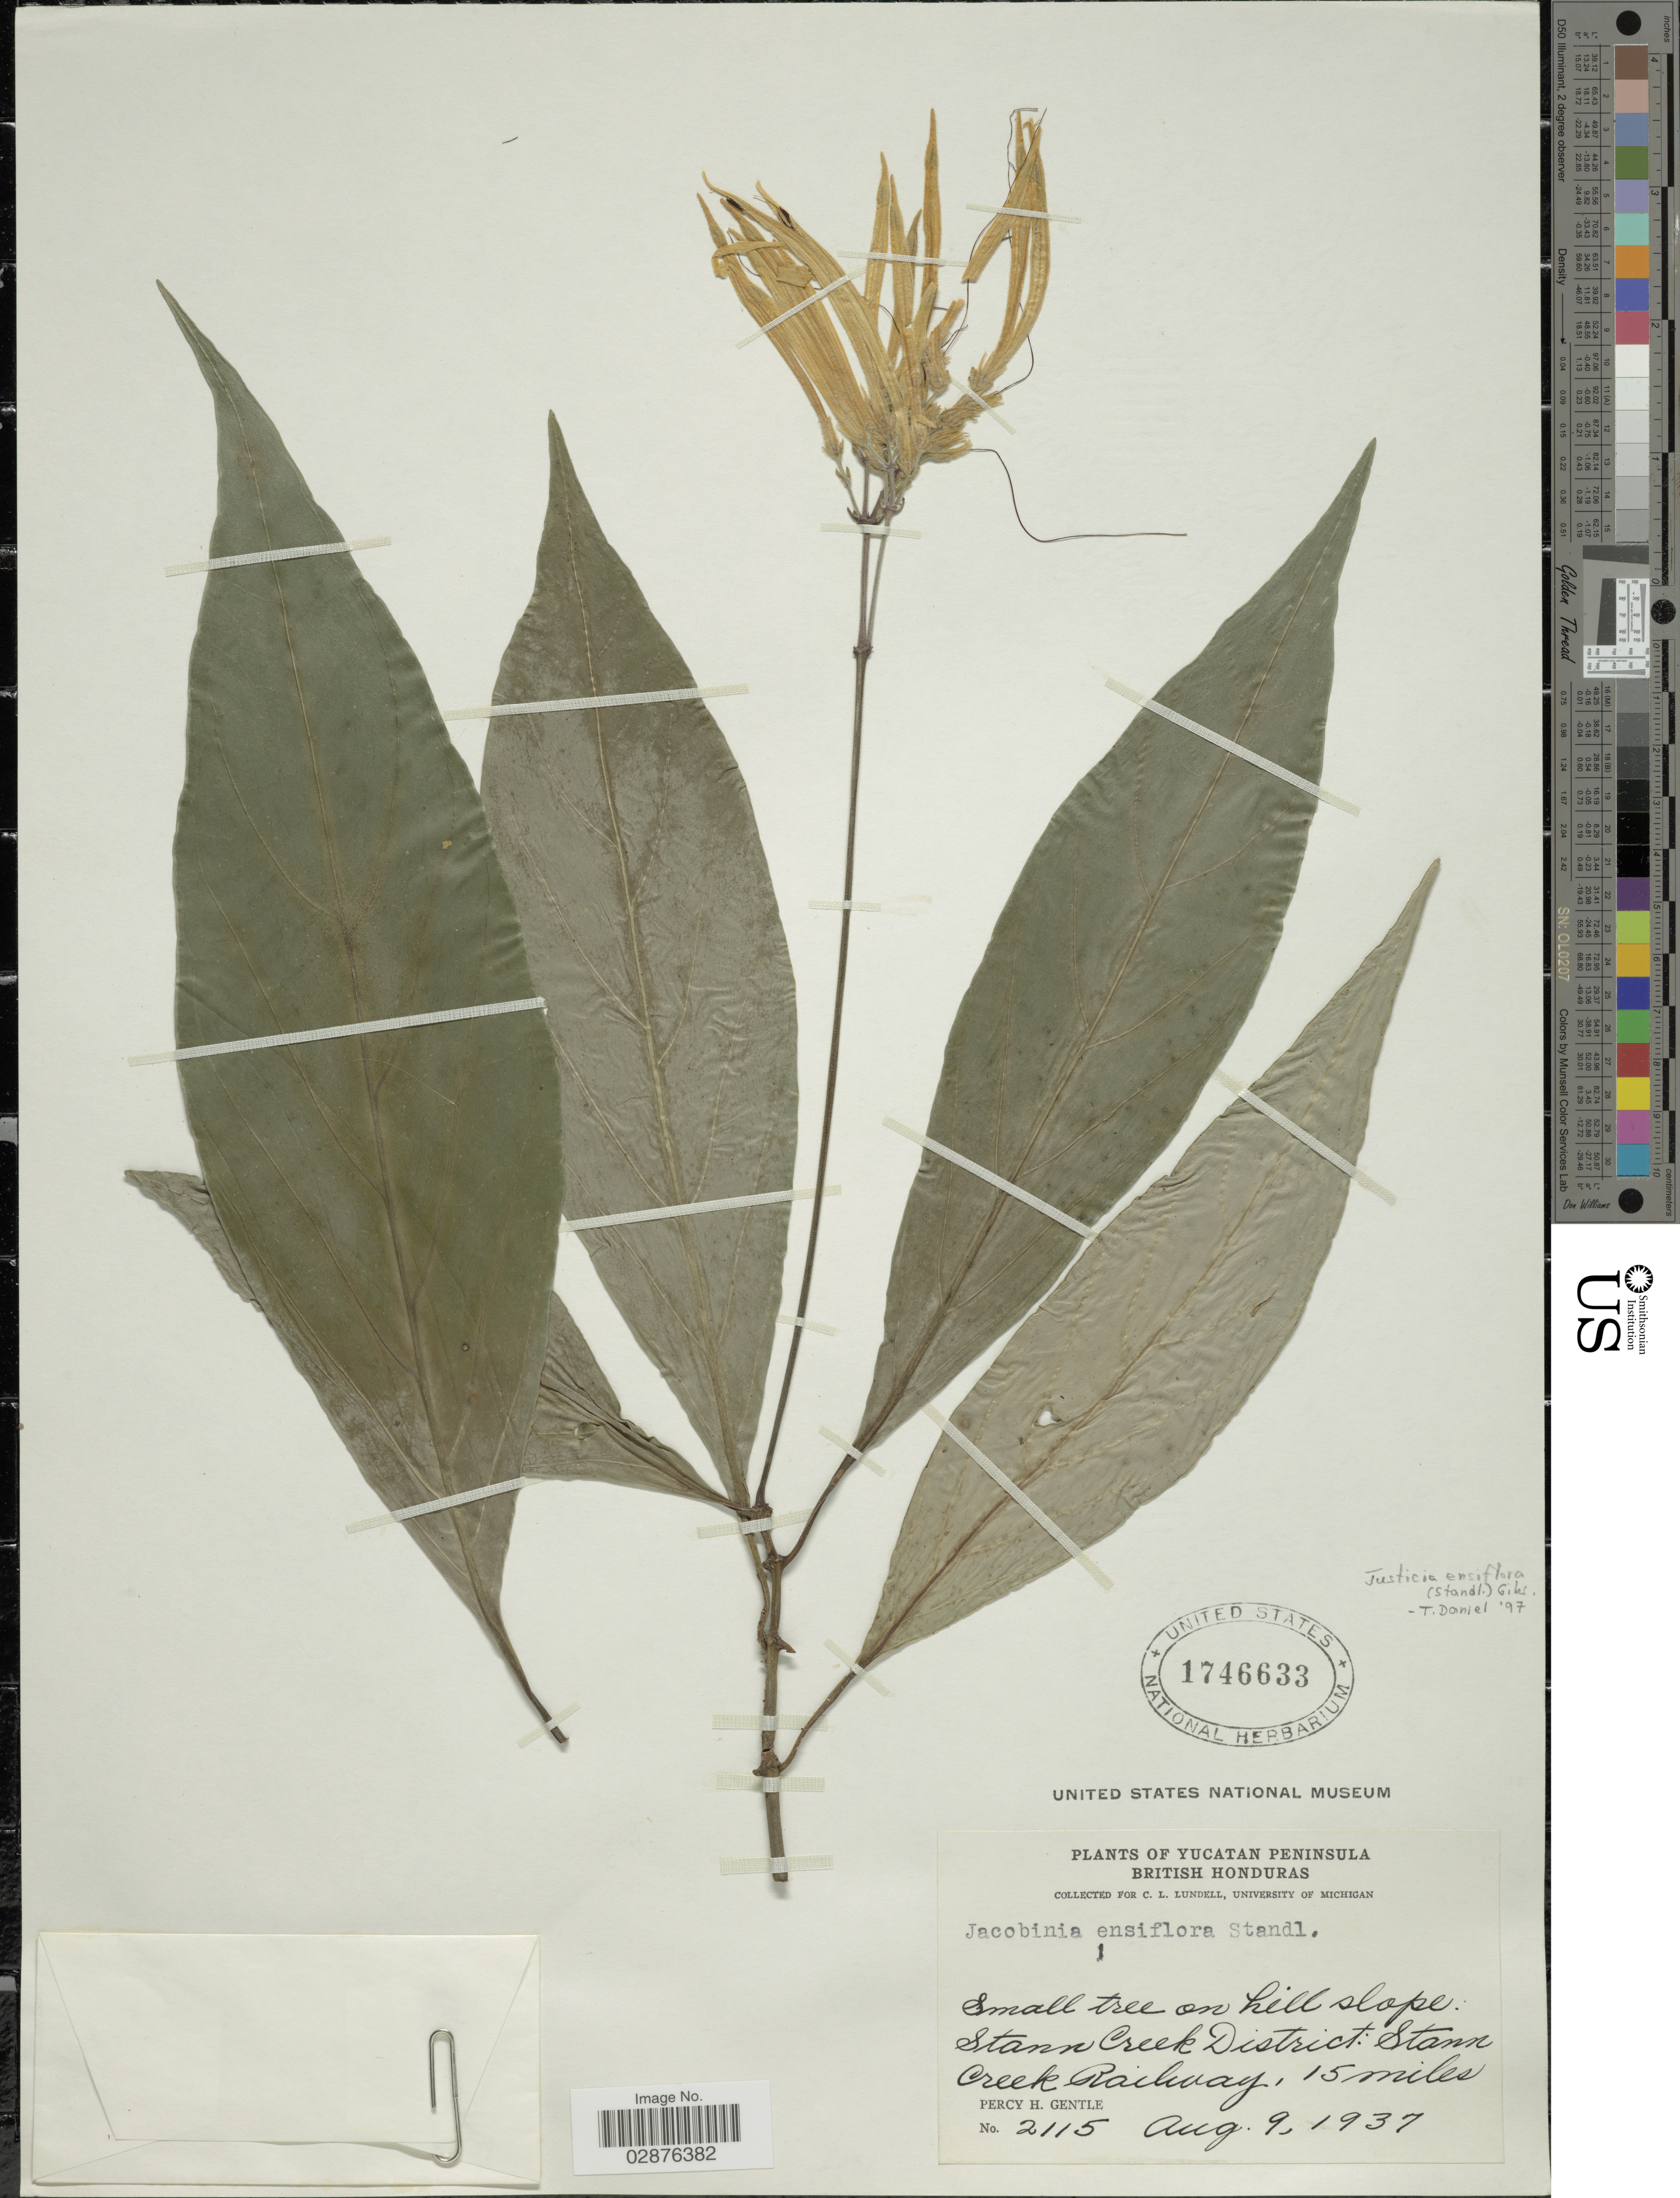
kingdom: Plantae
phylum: Tracheophyta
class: Magnoliopsida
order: Lamiales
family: Acanthaceae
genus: Justicia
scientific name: Justicia ensiflora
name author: (Standl.) D.N. Gibson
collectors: P. H. Gentle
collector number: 2115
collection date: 1937-08-09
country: Belize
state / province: Stann Creek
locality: Yucatan Peninsula. British Honduras. Stann Creek District: Stann Creek Railway, 15 miles.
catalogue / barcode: US 1746633